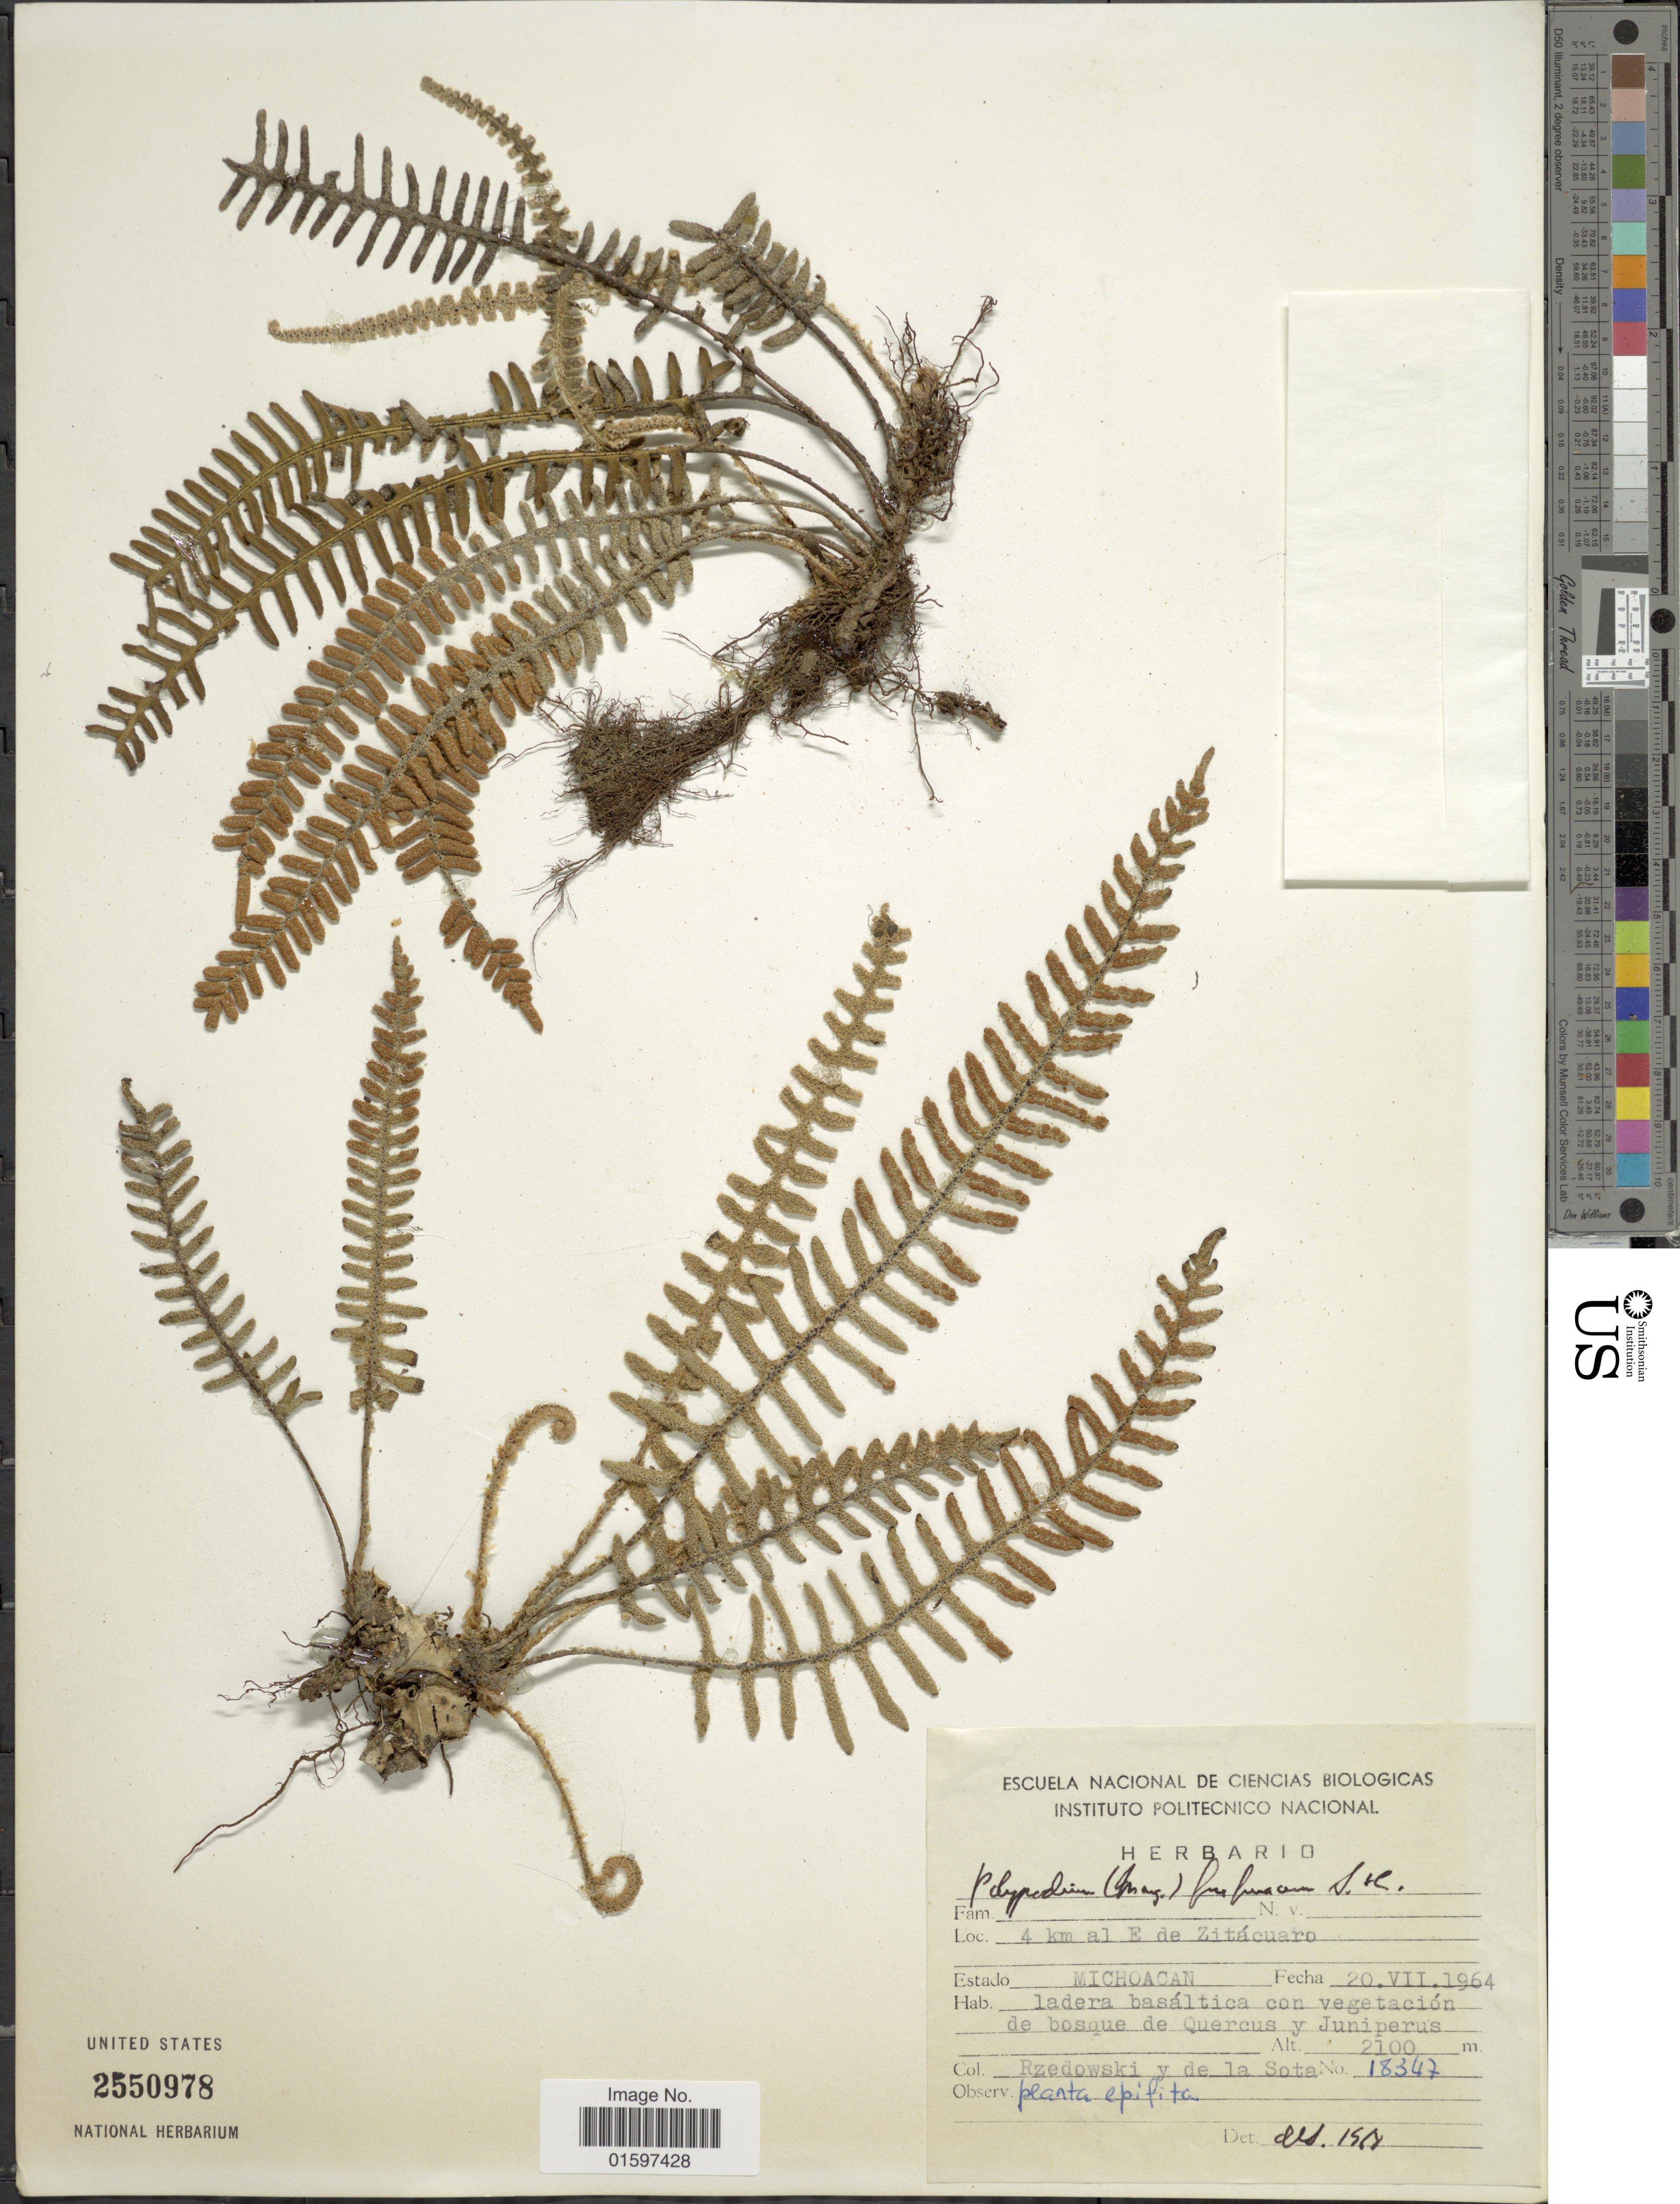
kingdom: Plantae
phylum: Tracheophyta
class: Polypodiopsida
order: Polypodiales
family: Polypodiaceae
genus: Pleopeltis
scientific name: Pleopeltis furfuracea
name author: (Schltdl. & Cham.) A.R. Sm. & Tejero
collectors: Rzedowski, -- & E. R. de la Sota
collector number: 18347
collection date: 1964-07-20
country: Mexico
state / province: Michoacán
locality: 4 km al E de Zitácuaro, ladera basáltica con vegetación de bosque de Quercus y Juneperus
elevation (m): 2100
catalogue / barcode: US 2550978